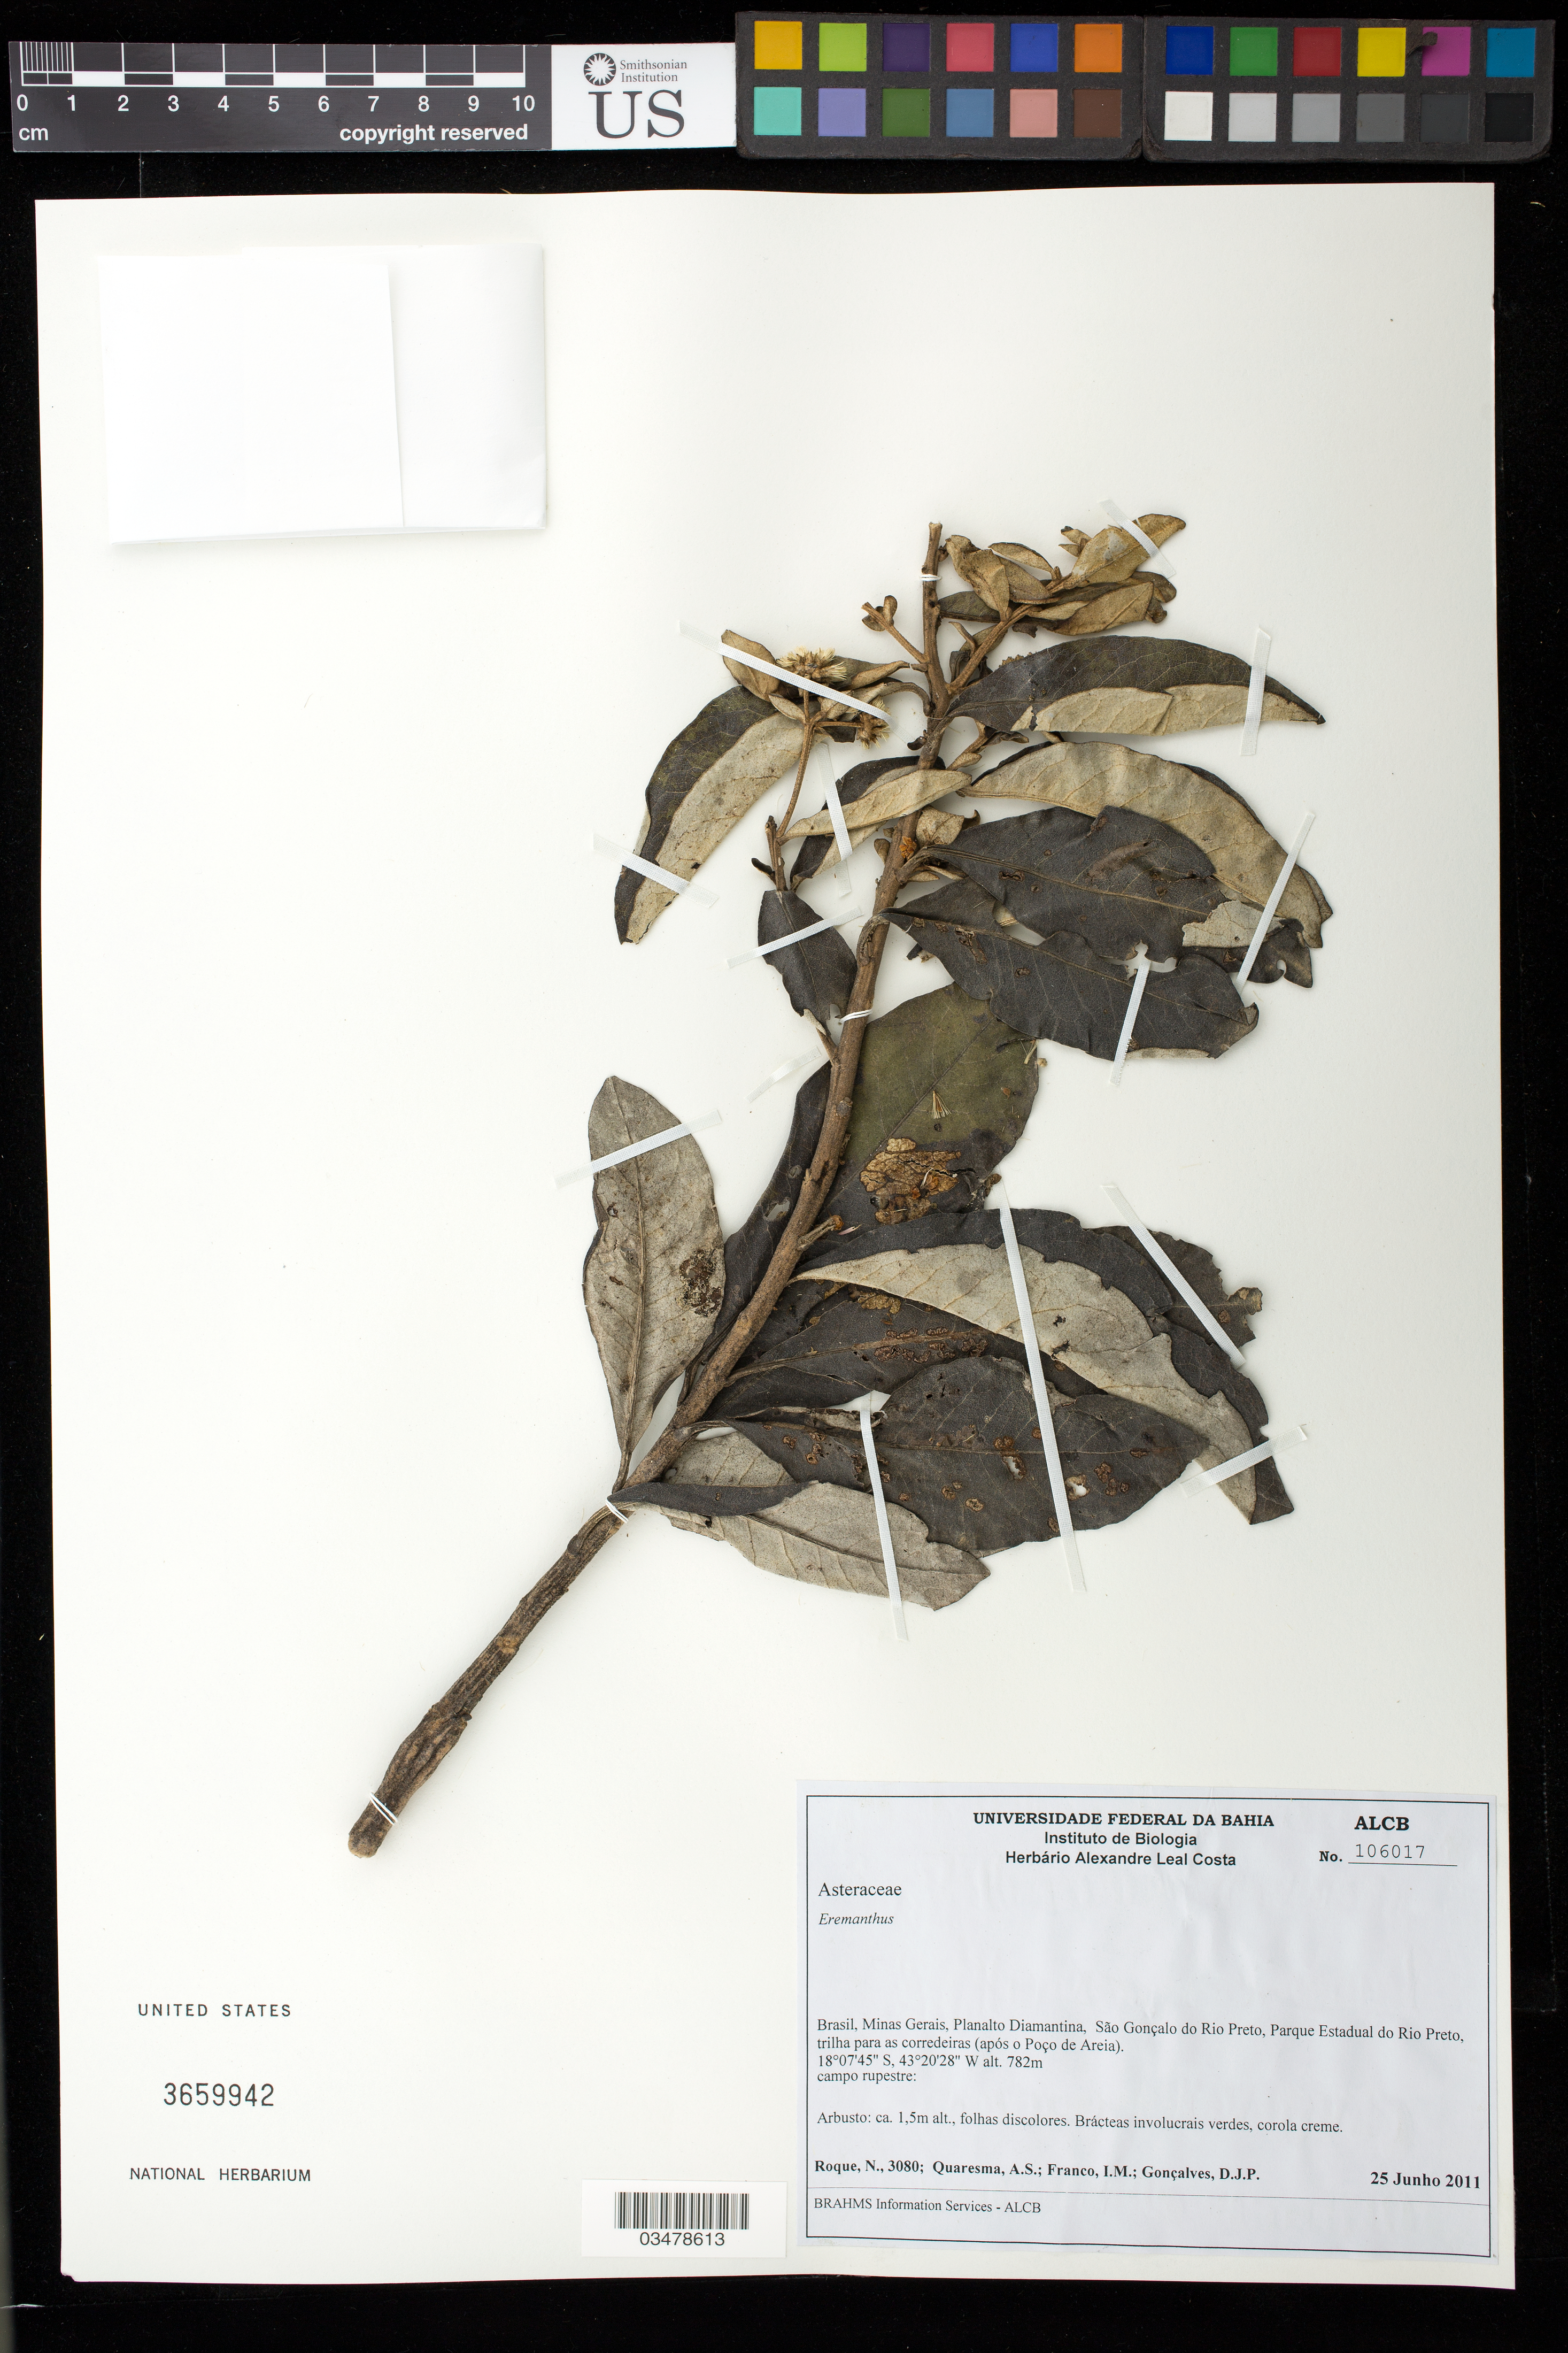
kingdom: Plantae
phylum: Tracheophyta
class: Magnoliopsida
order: Asterales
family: Asteraceae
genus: Eremanthus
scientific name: Eremanthus sp.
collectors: N. Roque, A. Quaresma, I. Franco & D. Gonçalves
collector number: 3080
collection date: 2011-06-25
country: Brazil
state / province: Minas Gerais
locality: Planalto Diamantina, São Gonçalo do Rio Preto, Parque Estadual do Rio Preto, Parque Estadual do Rio Preto, trilha para as corredeiras (apos o Poco de Areia).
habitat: Campo rupestre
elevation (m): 782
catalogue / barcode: US 3659942